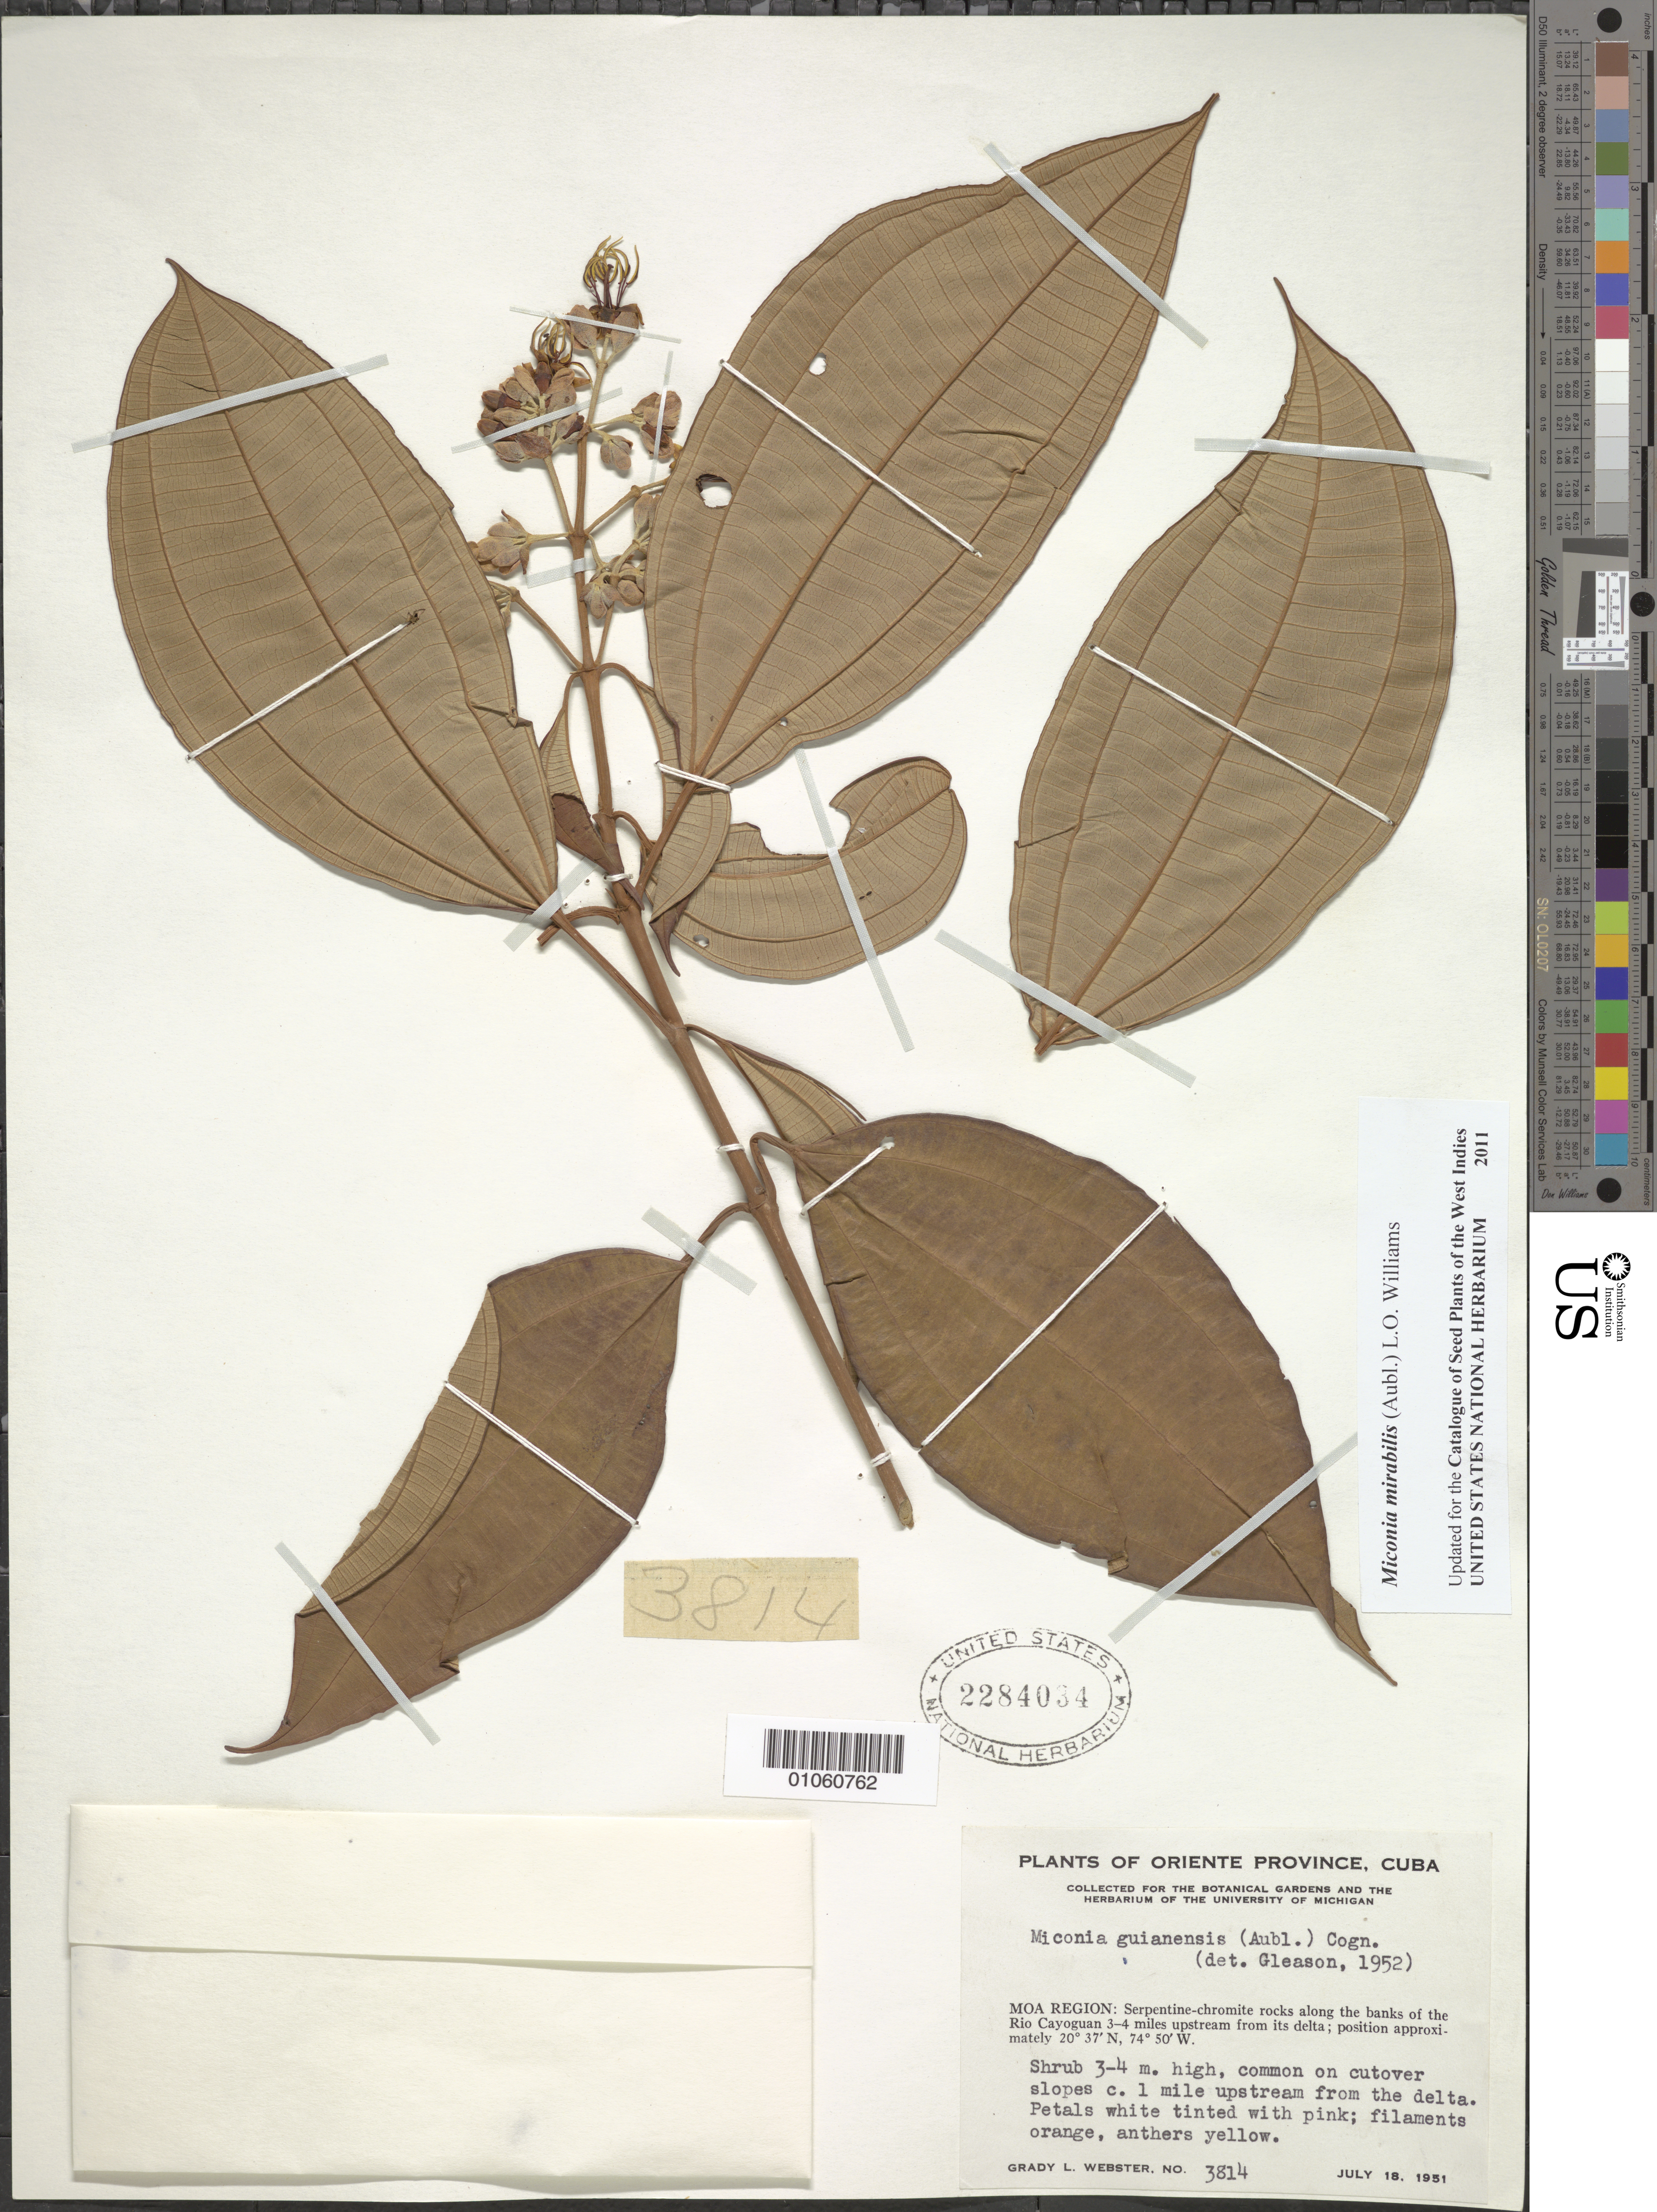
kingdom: Plantae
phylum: Tracheophyta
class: Magnoliopsida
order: Myrtales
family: Melastomataceae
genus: Miconia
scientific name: Miconia mirabilis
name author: (Aubl.) L.O. Williams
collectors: G. L. Webster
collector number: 3814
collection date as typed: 18 Jul 1951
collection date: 1951-07-18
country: Cuba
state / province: Holguín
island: Cuba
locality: Moa region, Río Cayoguan, ca 1 mile upstream from its delta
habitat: Serpentine-chromite rocks along banks of river; common on cutover slopes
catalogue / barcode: US 2284034